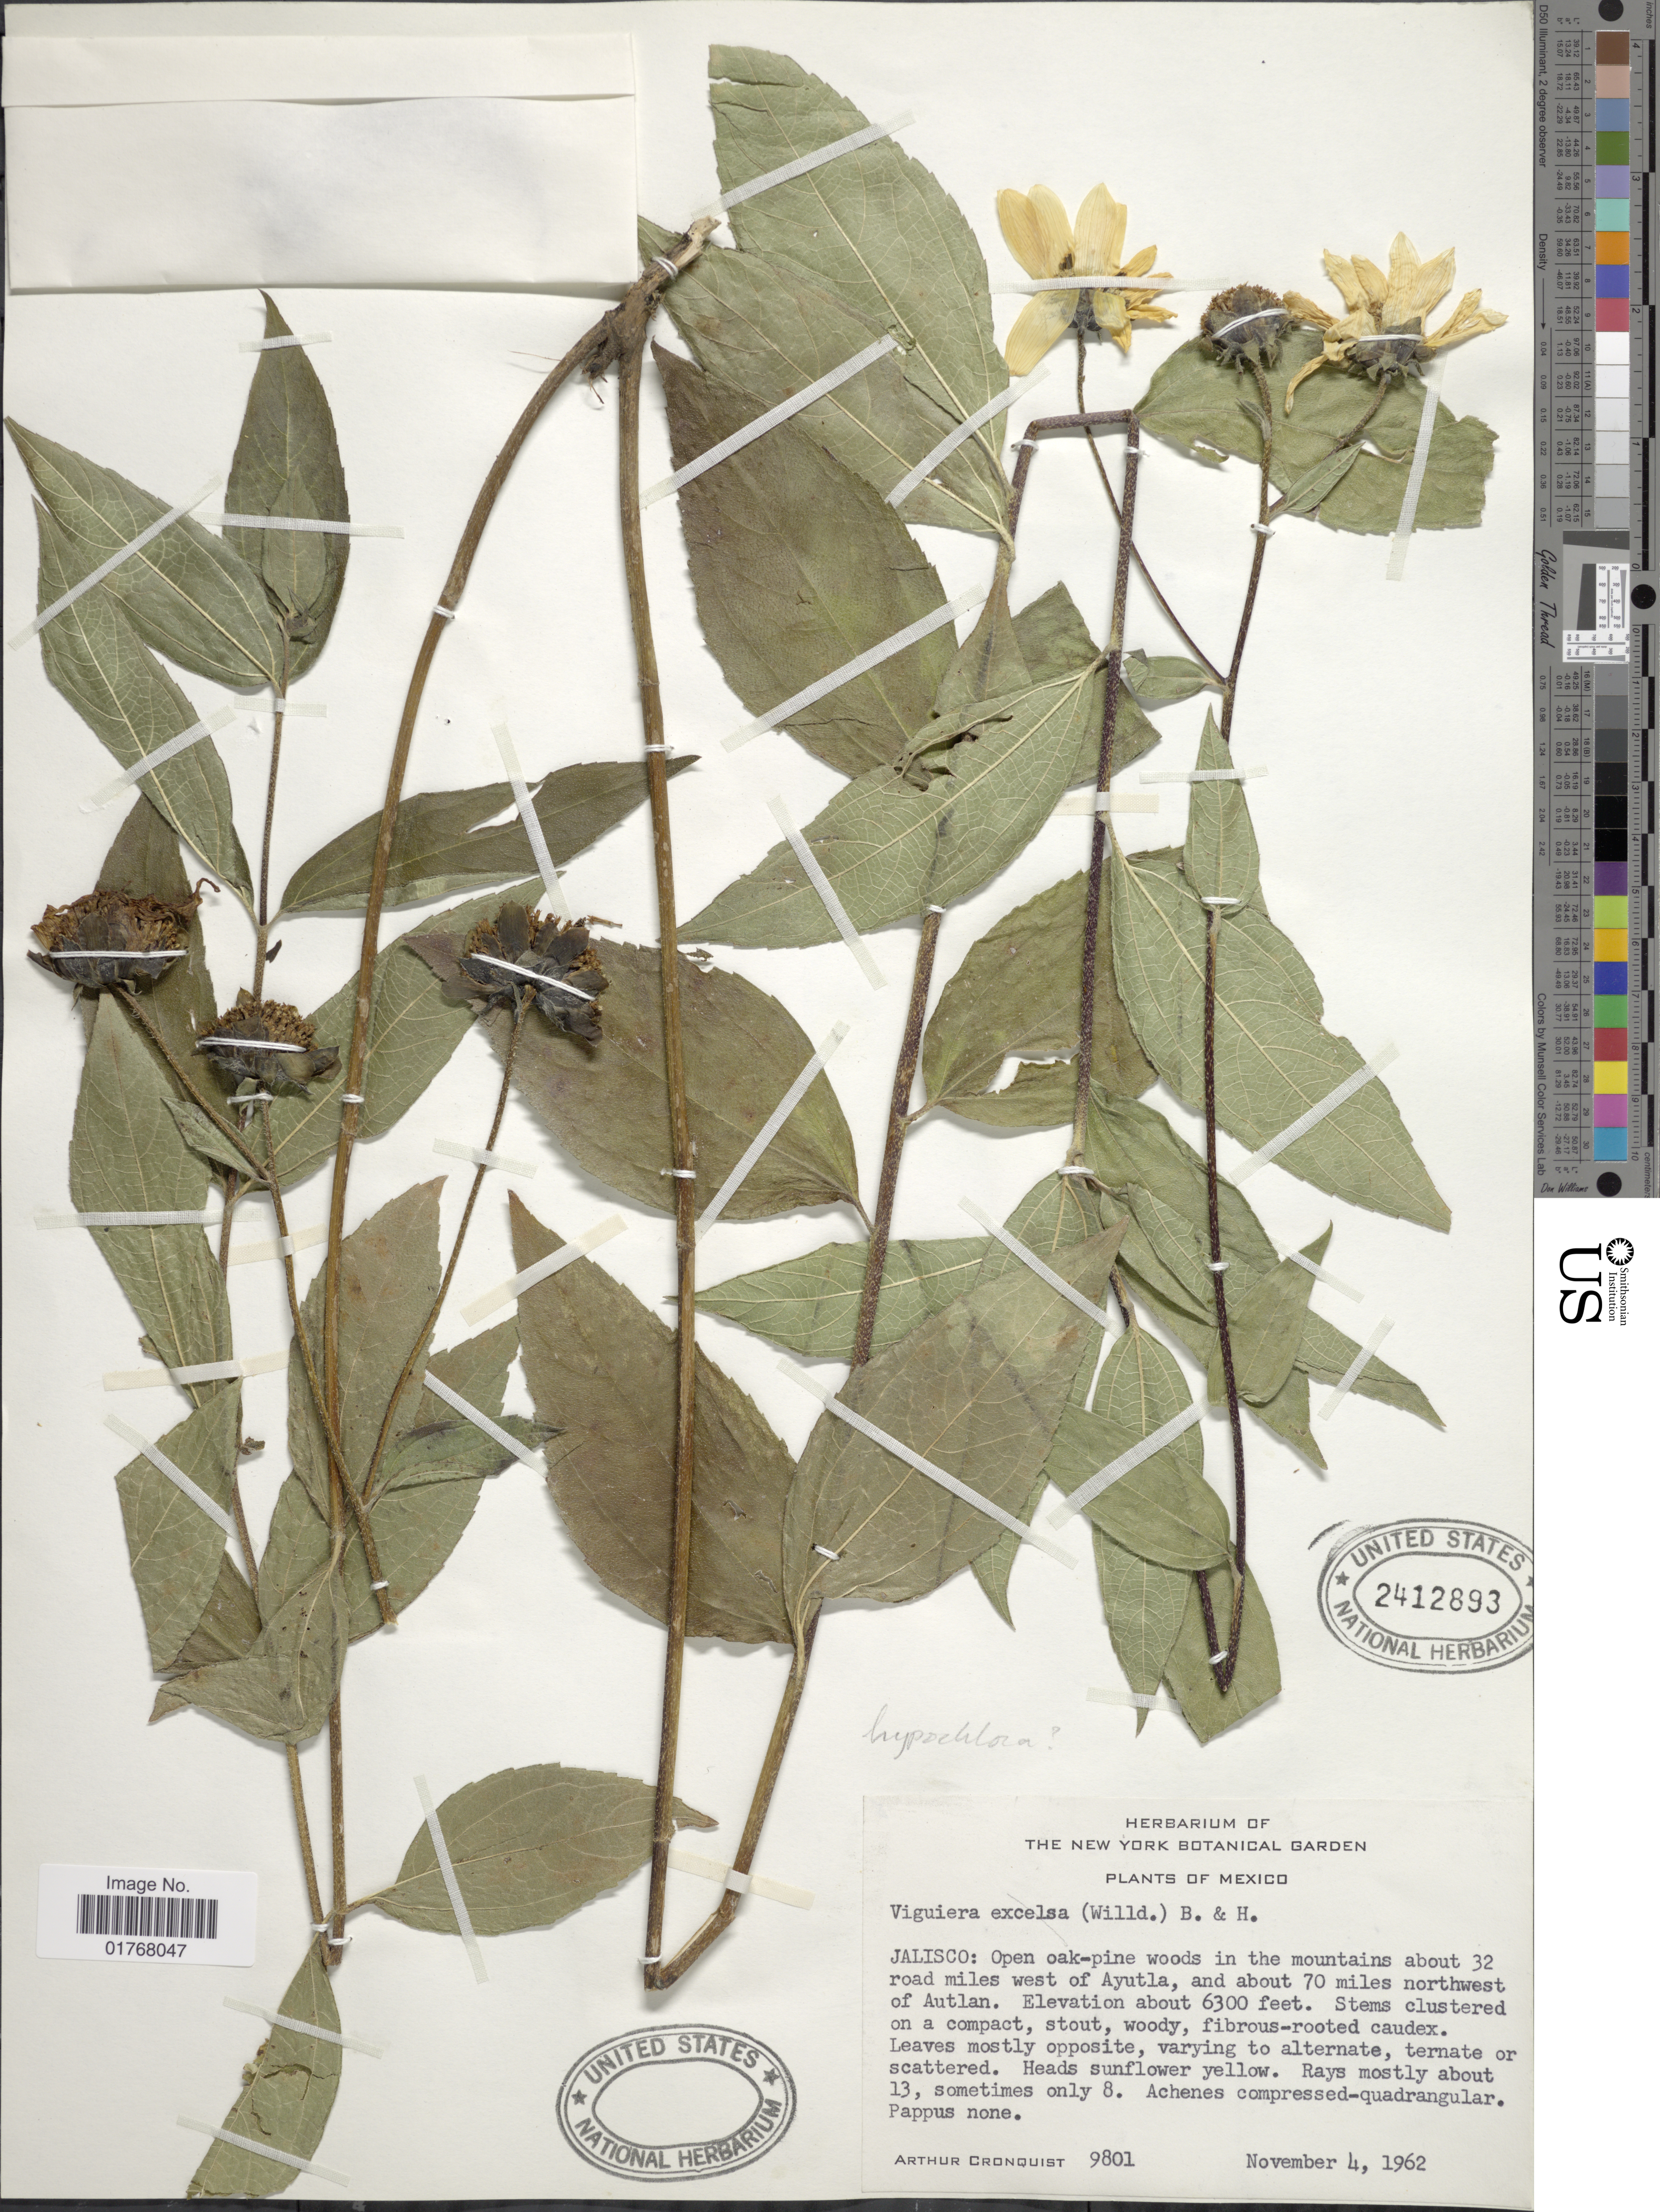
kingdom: Plantae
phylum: Tracheophyta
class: Magnoliopsida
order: Asterales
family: Asteraceae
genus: Viguiera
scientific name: Viguiera hypochlora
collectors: A. J. Cronquist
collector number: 9801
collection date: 1962-11-04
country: Mexico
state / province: Jalisco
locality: Open oak- [ine woods in the mountains about 32 road miles west of Ayutla, and 70 miles northwest of Autlan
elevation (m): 1920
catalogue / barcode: US 2412893